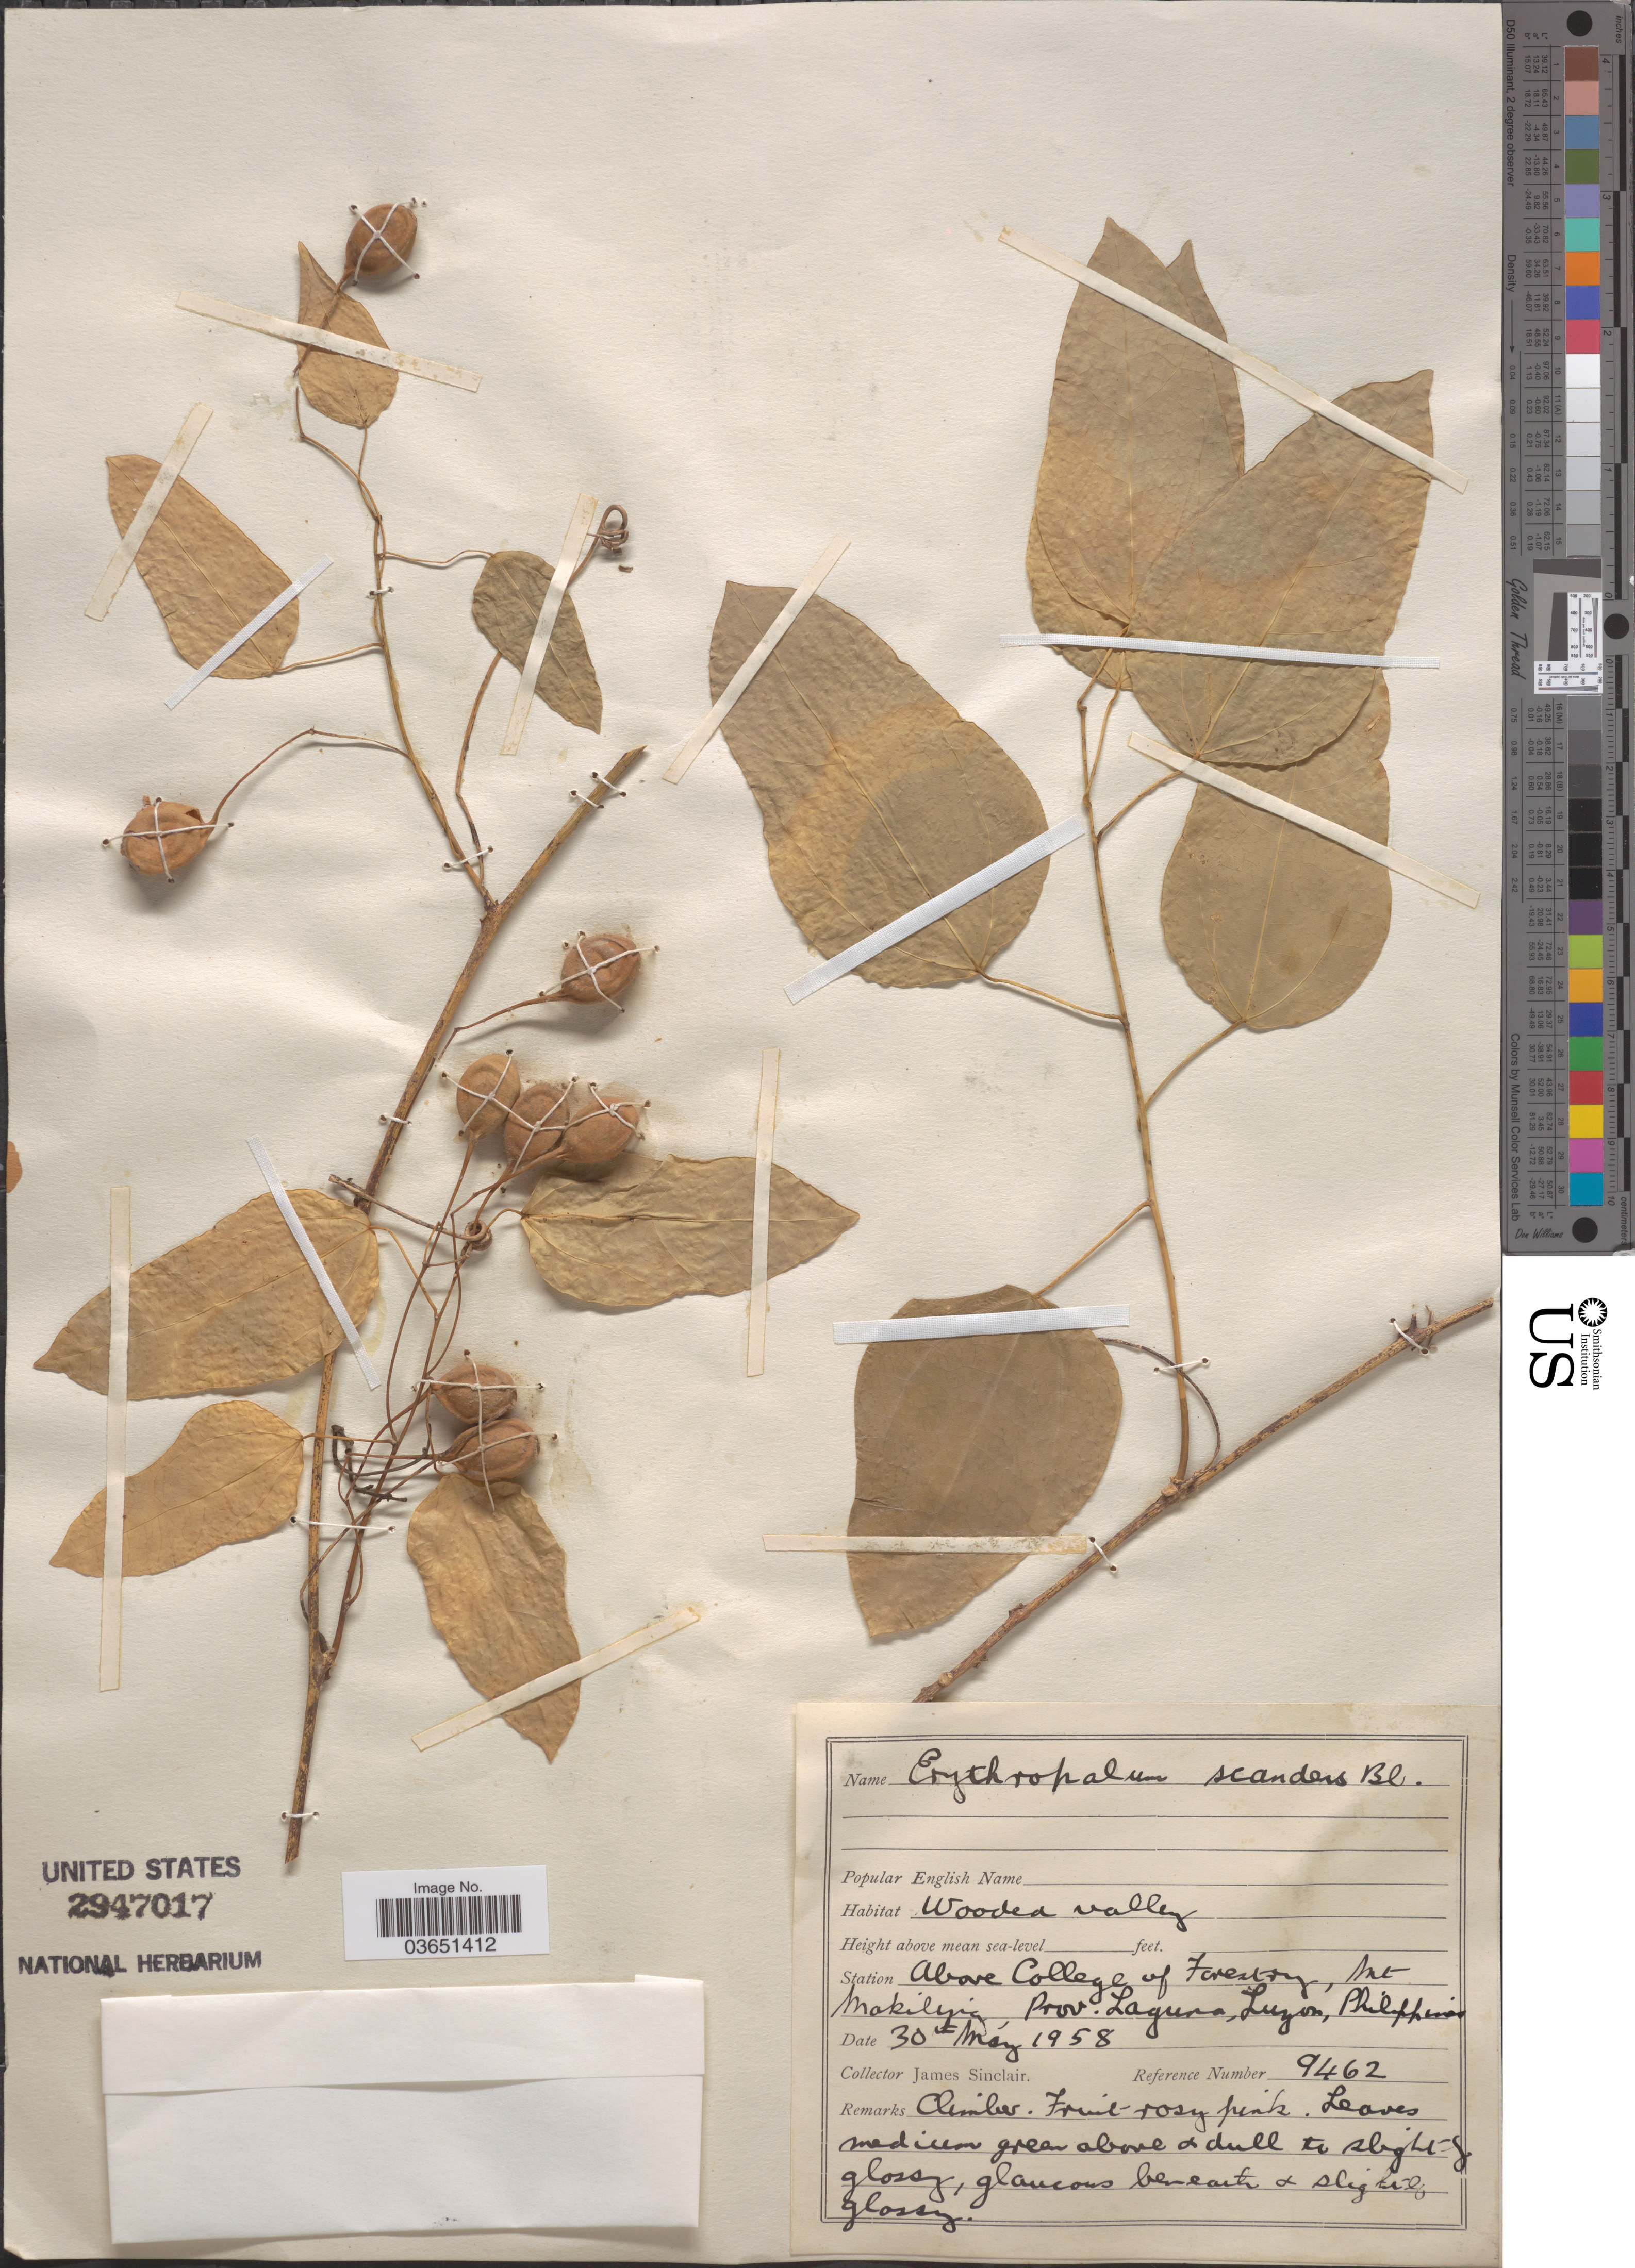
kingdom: Plantae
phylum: Tracheophyta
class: Magnoliopsida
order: Santalales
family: Erythropalaceae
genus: Erythropalum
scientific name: Erythropalum scandens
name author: Blume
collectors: J. Sinclair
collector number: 9462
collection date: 1958-05-30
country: Philippines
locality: Station above College of Forestry, Mt Makiling, Prov. Laguna, Luzon.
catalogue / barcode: US 2947017